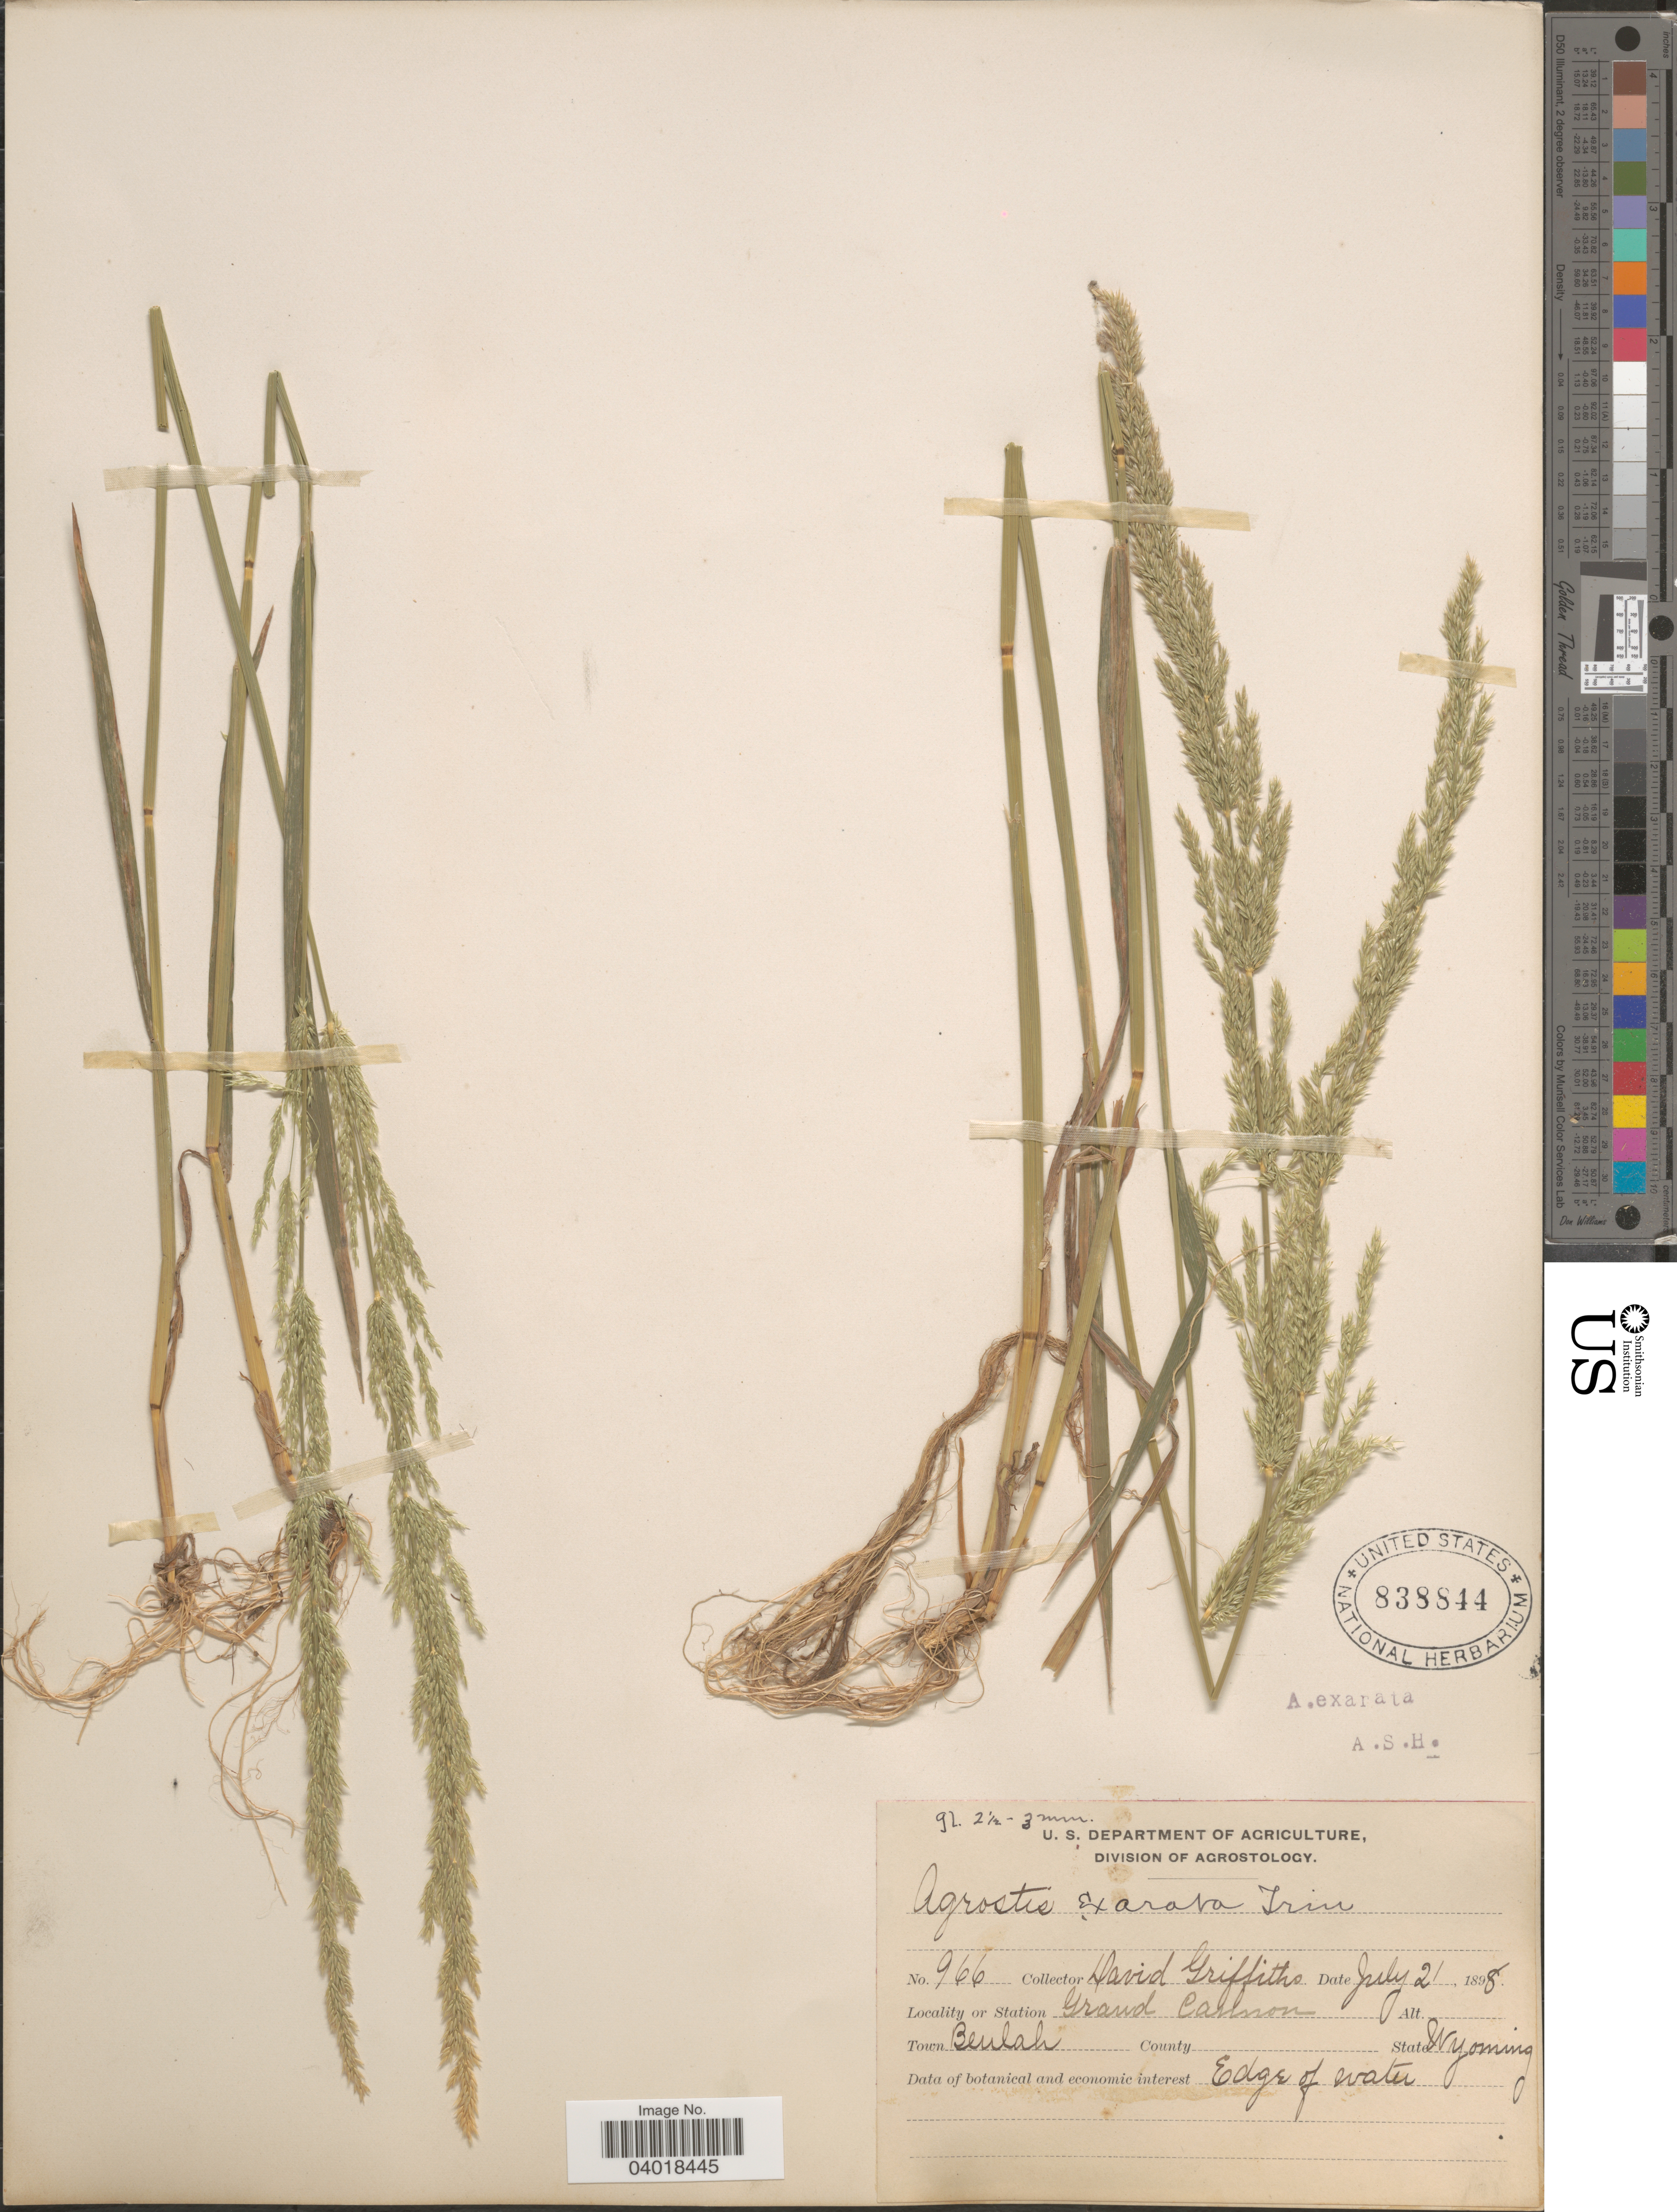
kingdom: Plantae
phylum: Tracheophyta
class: Liliopsida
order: Poales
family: Poaceae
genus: Agrostis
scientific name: Agrostis exarata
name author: Trin.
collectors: D. Griffiths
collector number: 966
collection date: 1898-07-21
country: United States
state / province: Wyoming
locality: Station Grand Cannon. Town Beulah.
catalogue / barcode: US 838844